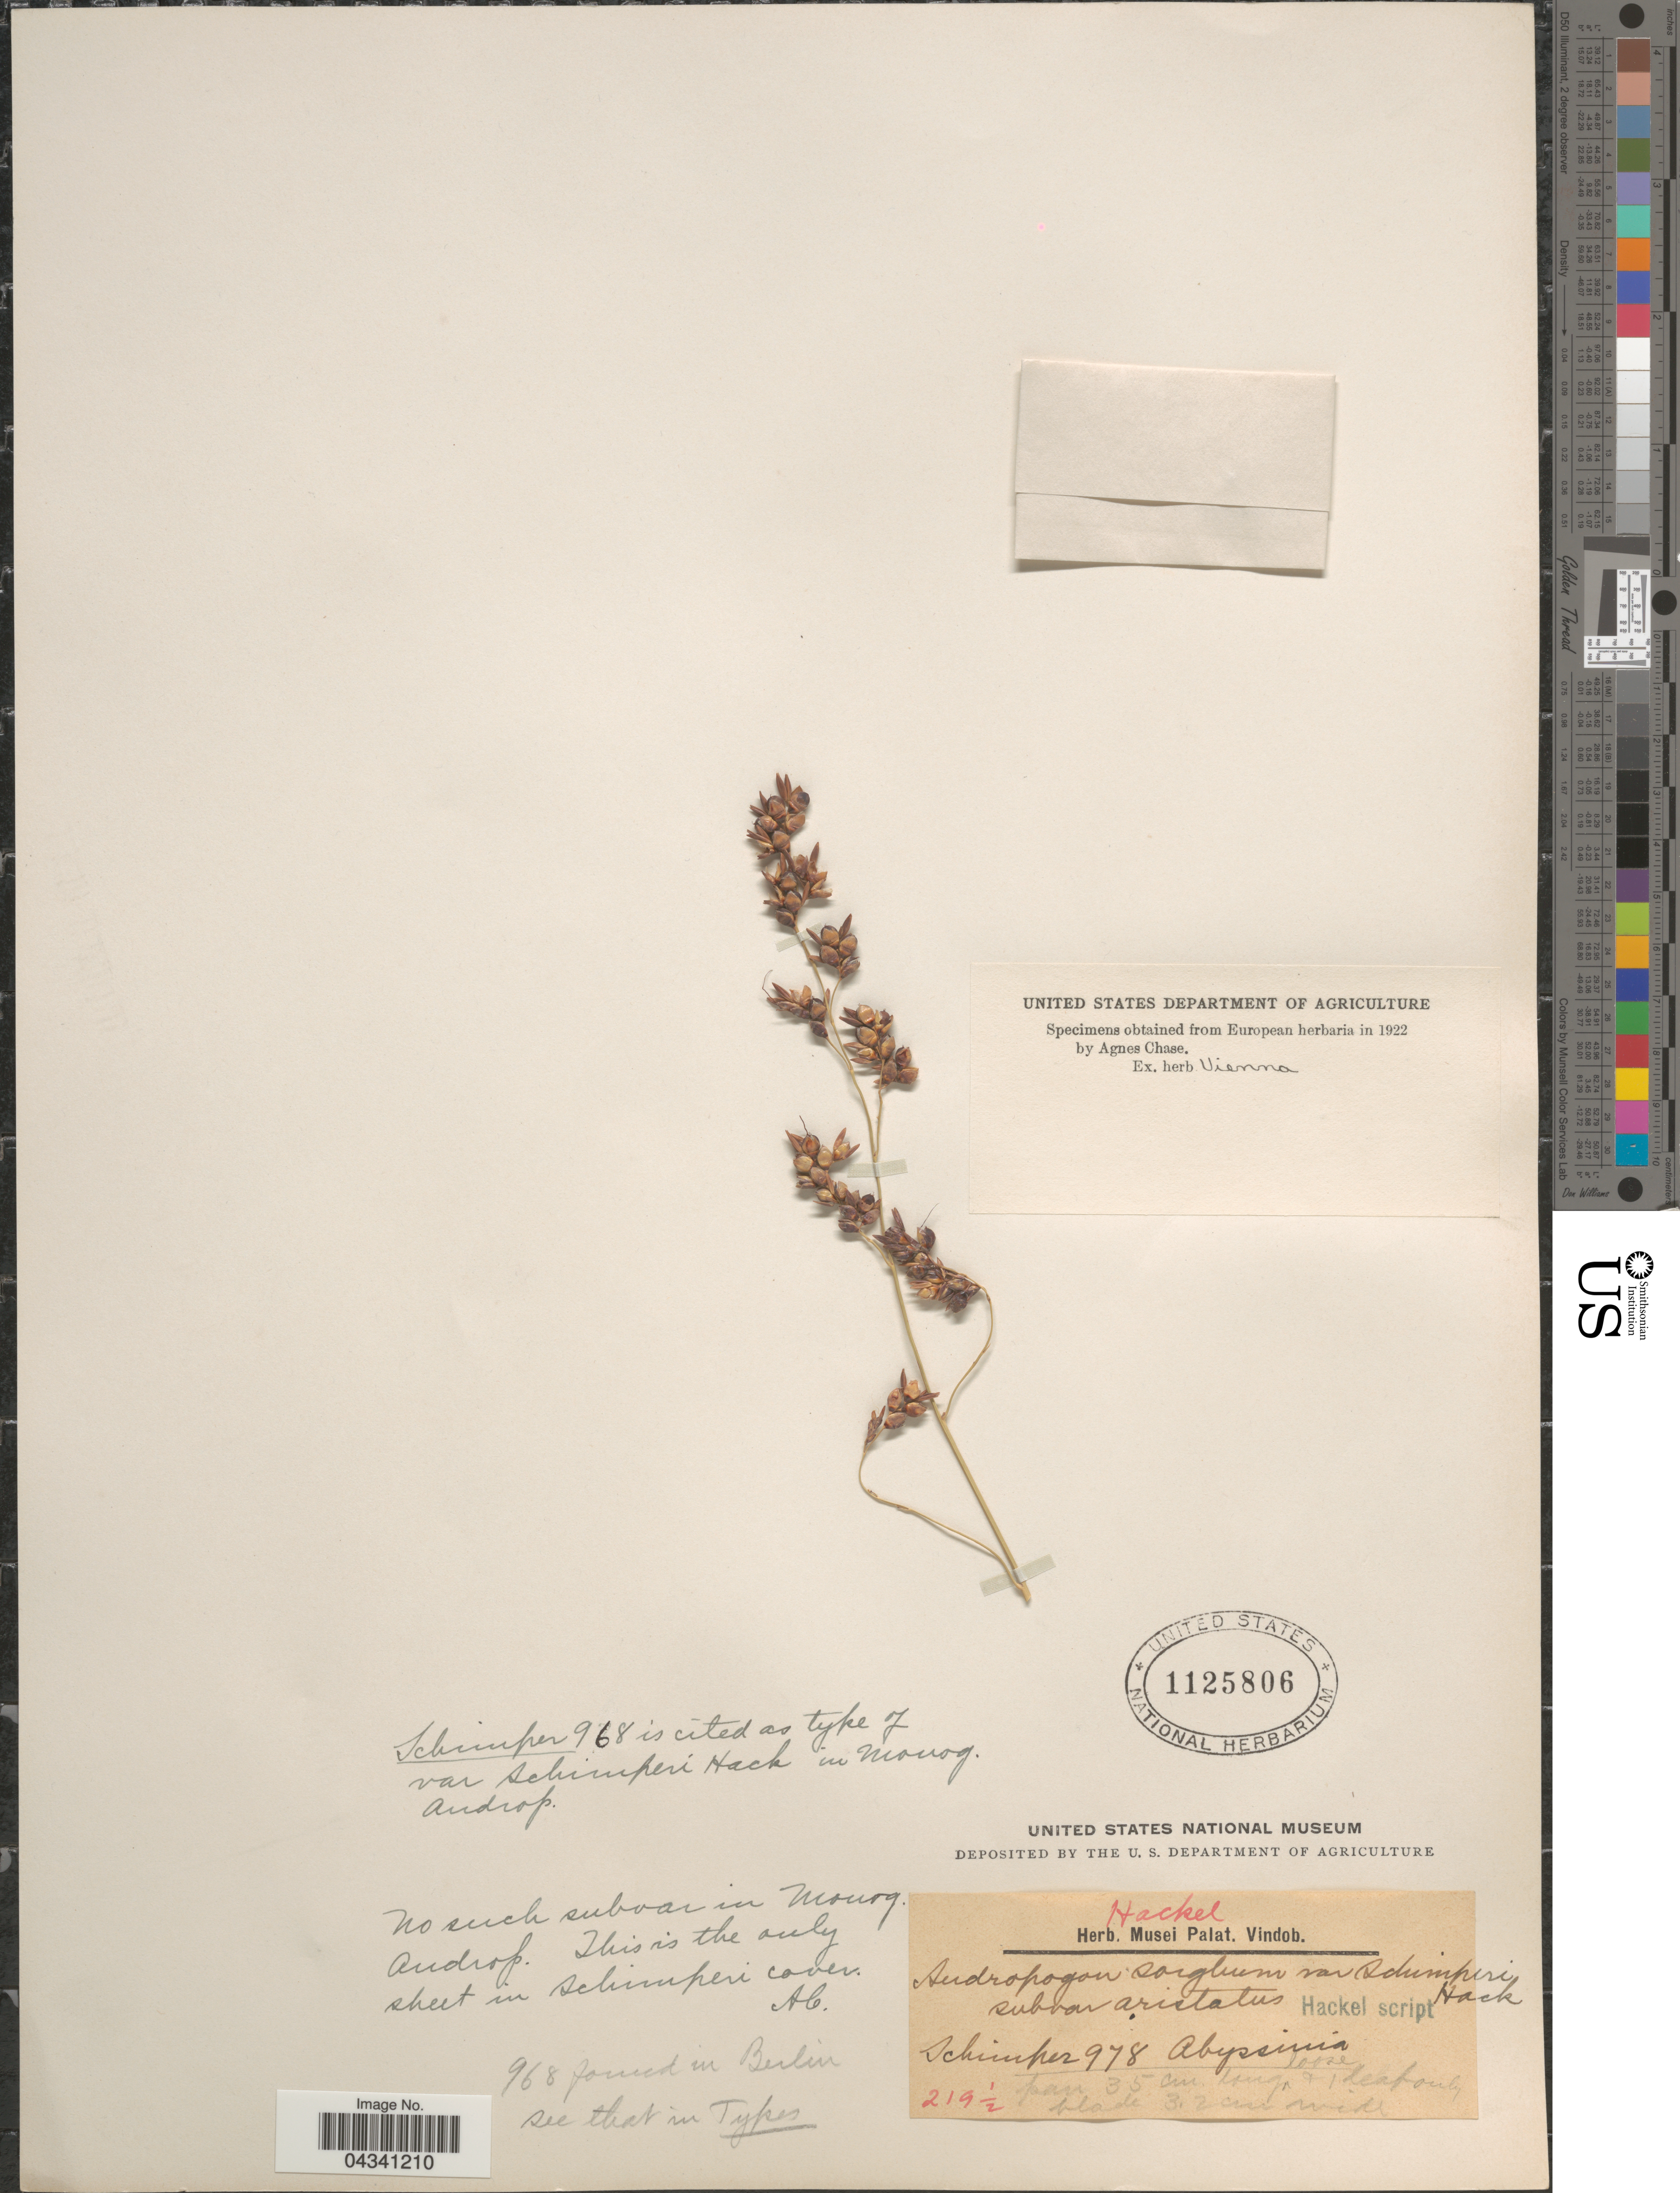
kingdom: Plantae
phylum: Tracheophyta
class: Liliopsida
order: Poales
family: Poaceae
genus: Sorghum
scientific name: Sorghum sp.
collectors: -. Schimper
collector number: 978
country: Ethiopia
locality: Abyssinia.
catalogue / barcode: US 1125806